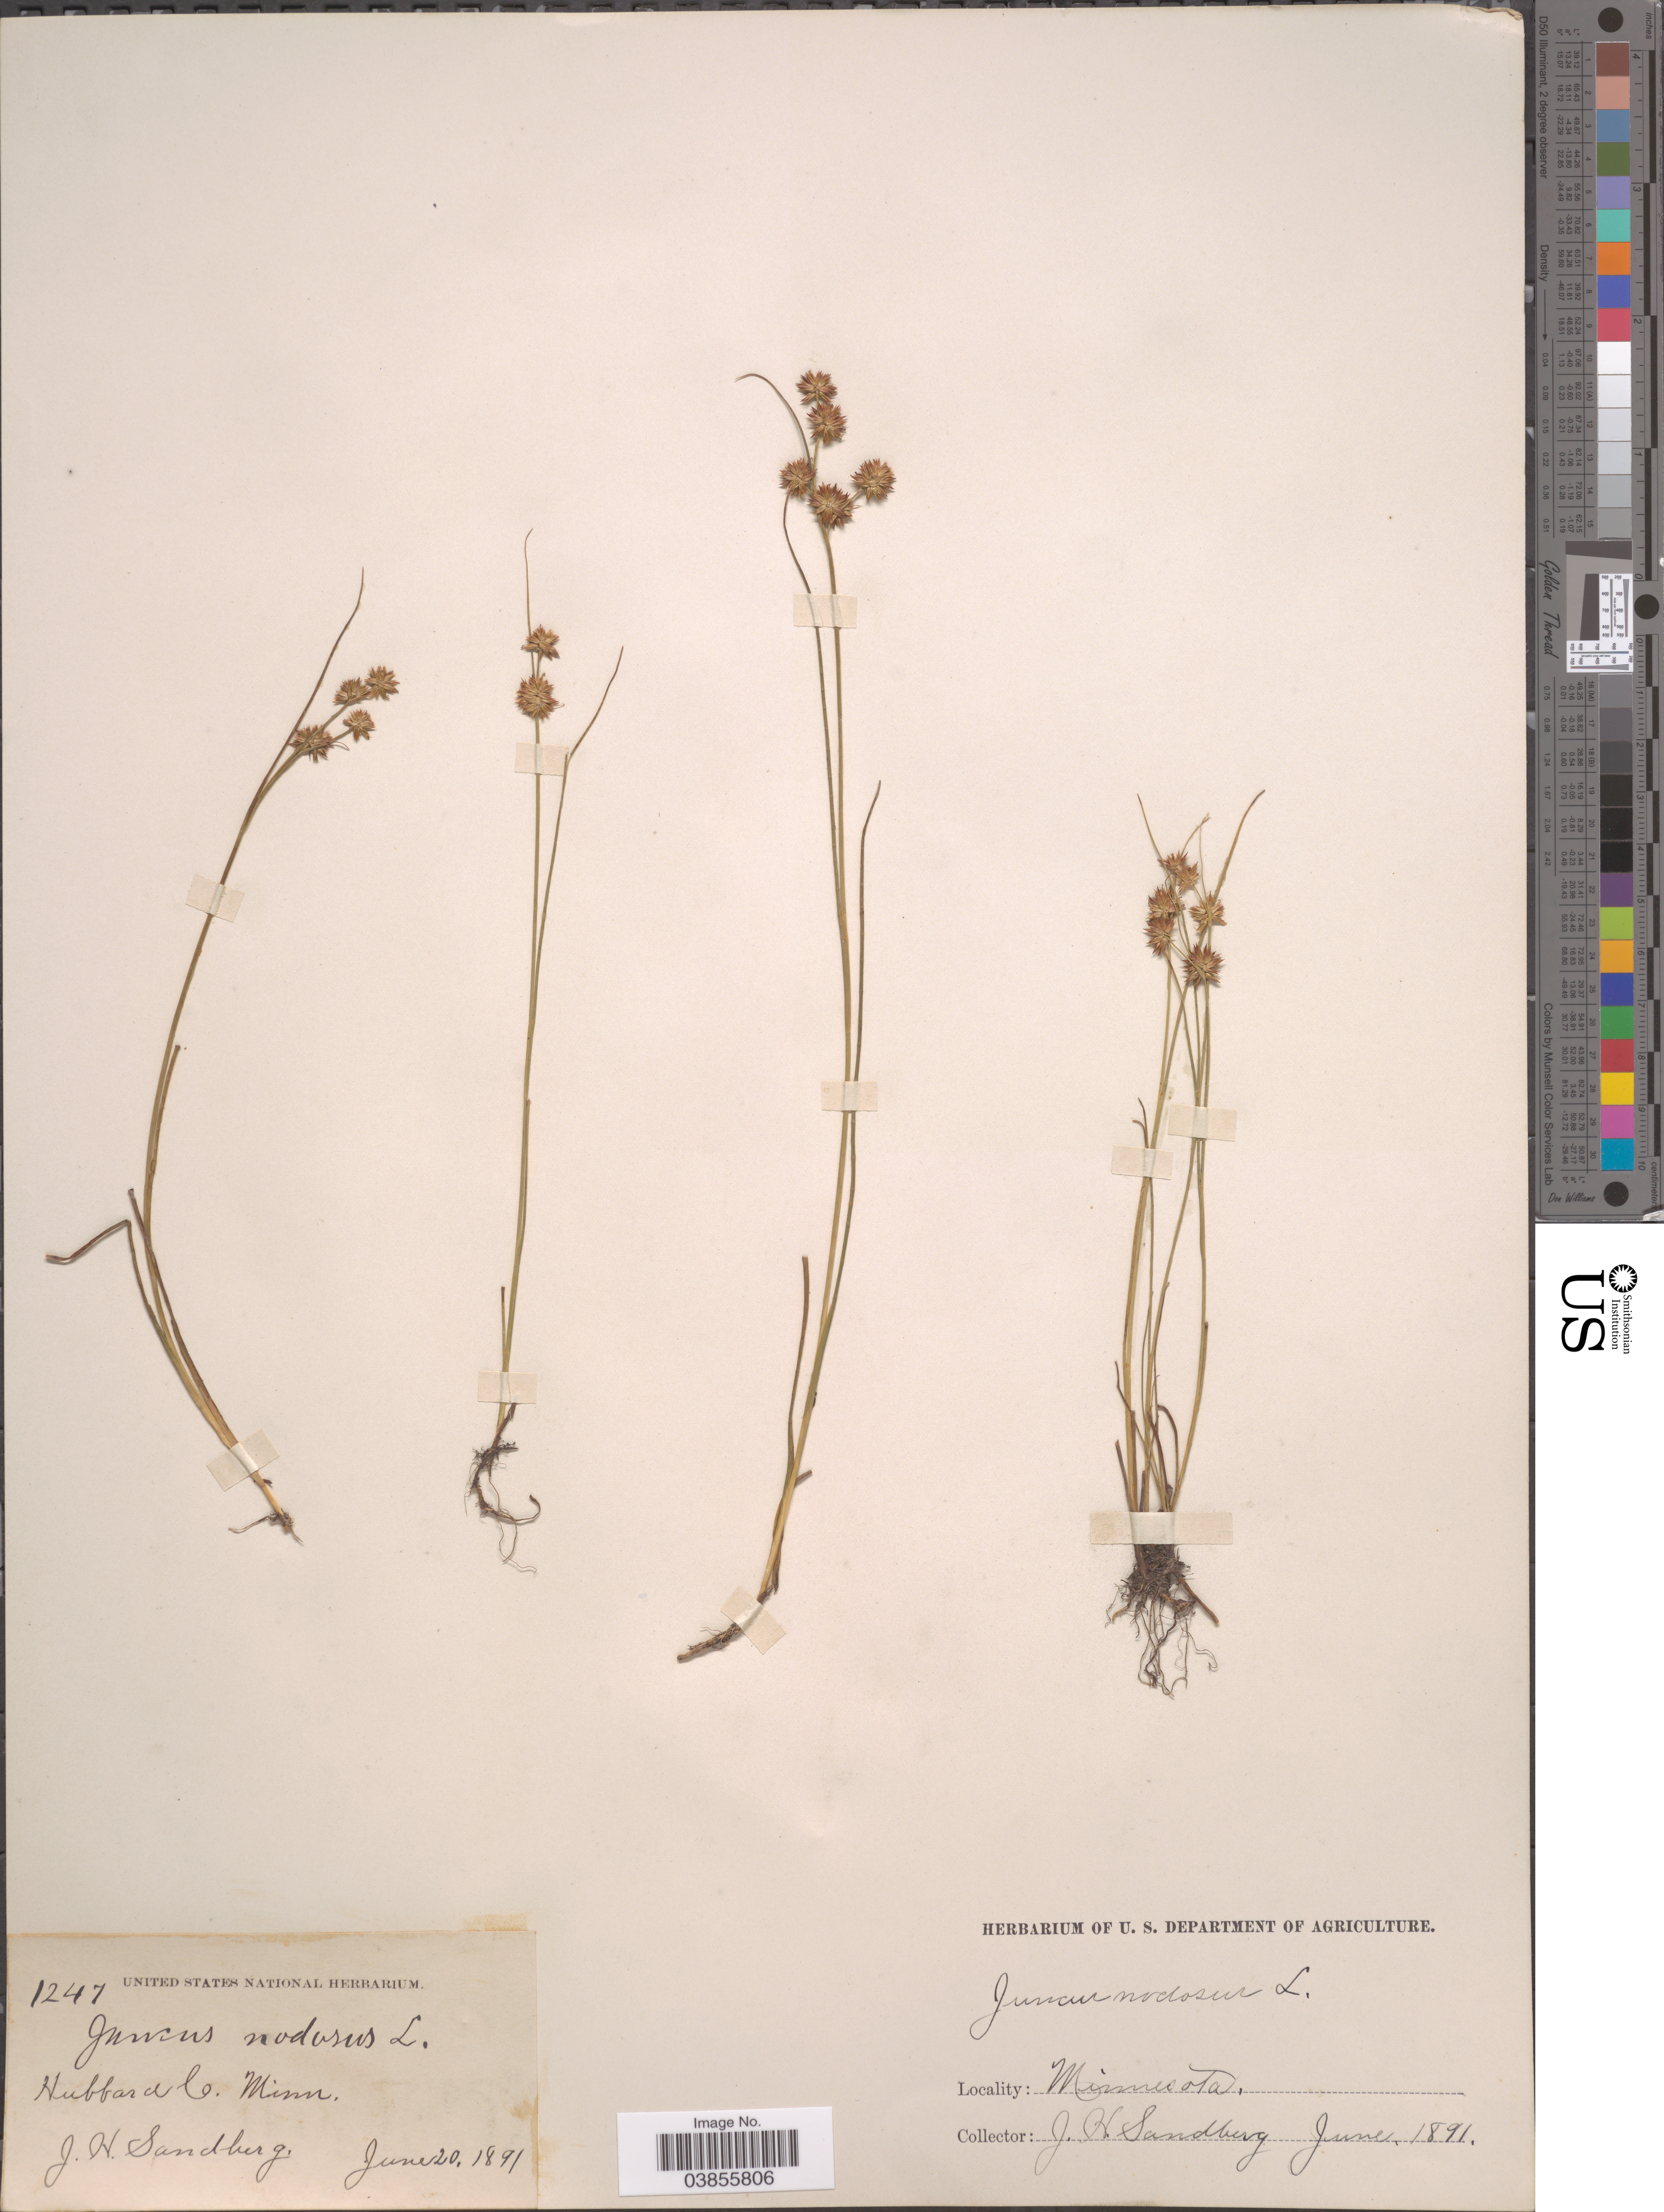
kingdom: Plantae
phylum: Tracheophyta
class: Liliopsida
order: Poales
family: Juncaceae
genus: Juncus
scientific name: Juncus nodosus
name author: L.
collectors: J. H. Sandberg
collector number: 1247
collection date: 1891-06-20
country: United States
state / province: Minnesota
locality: Hubbard Co.